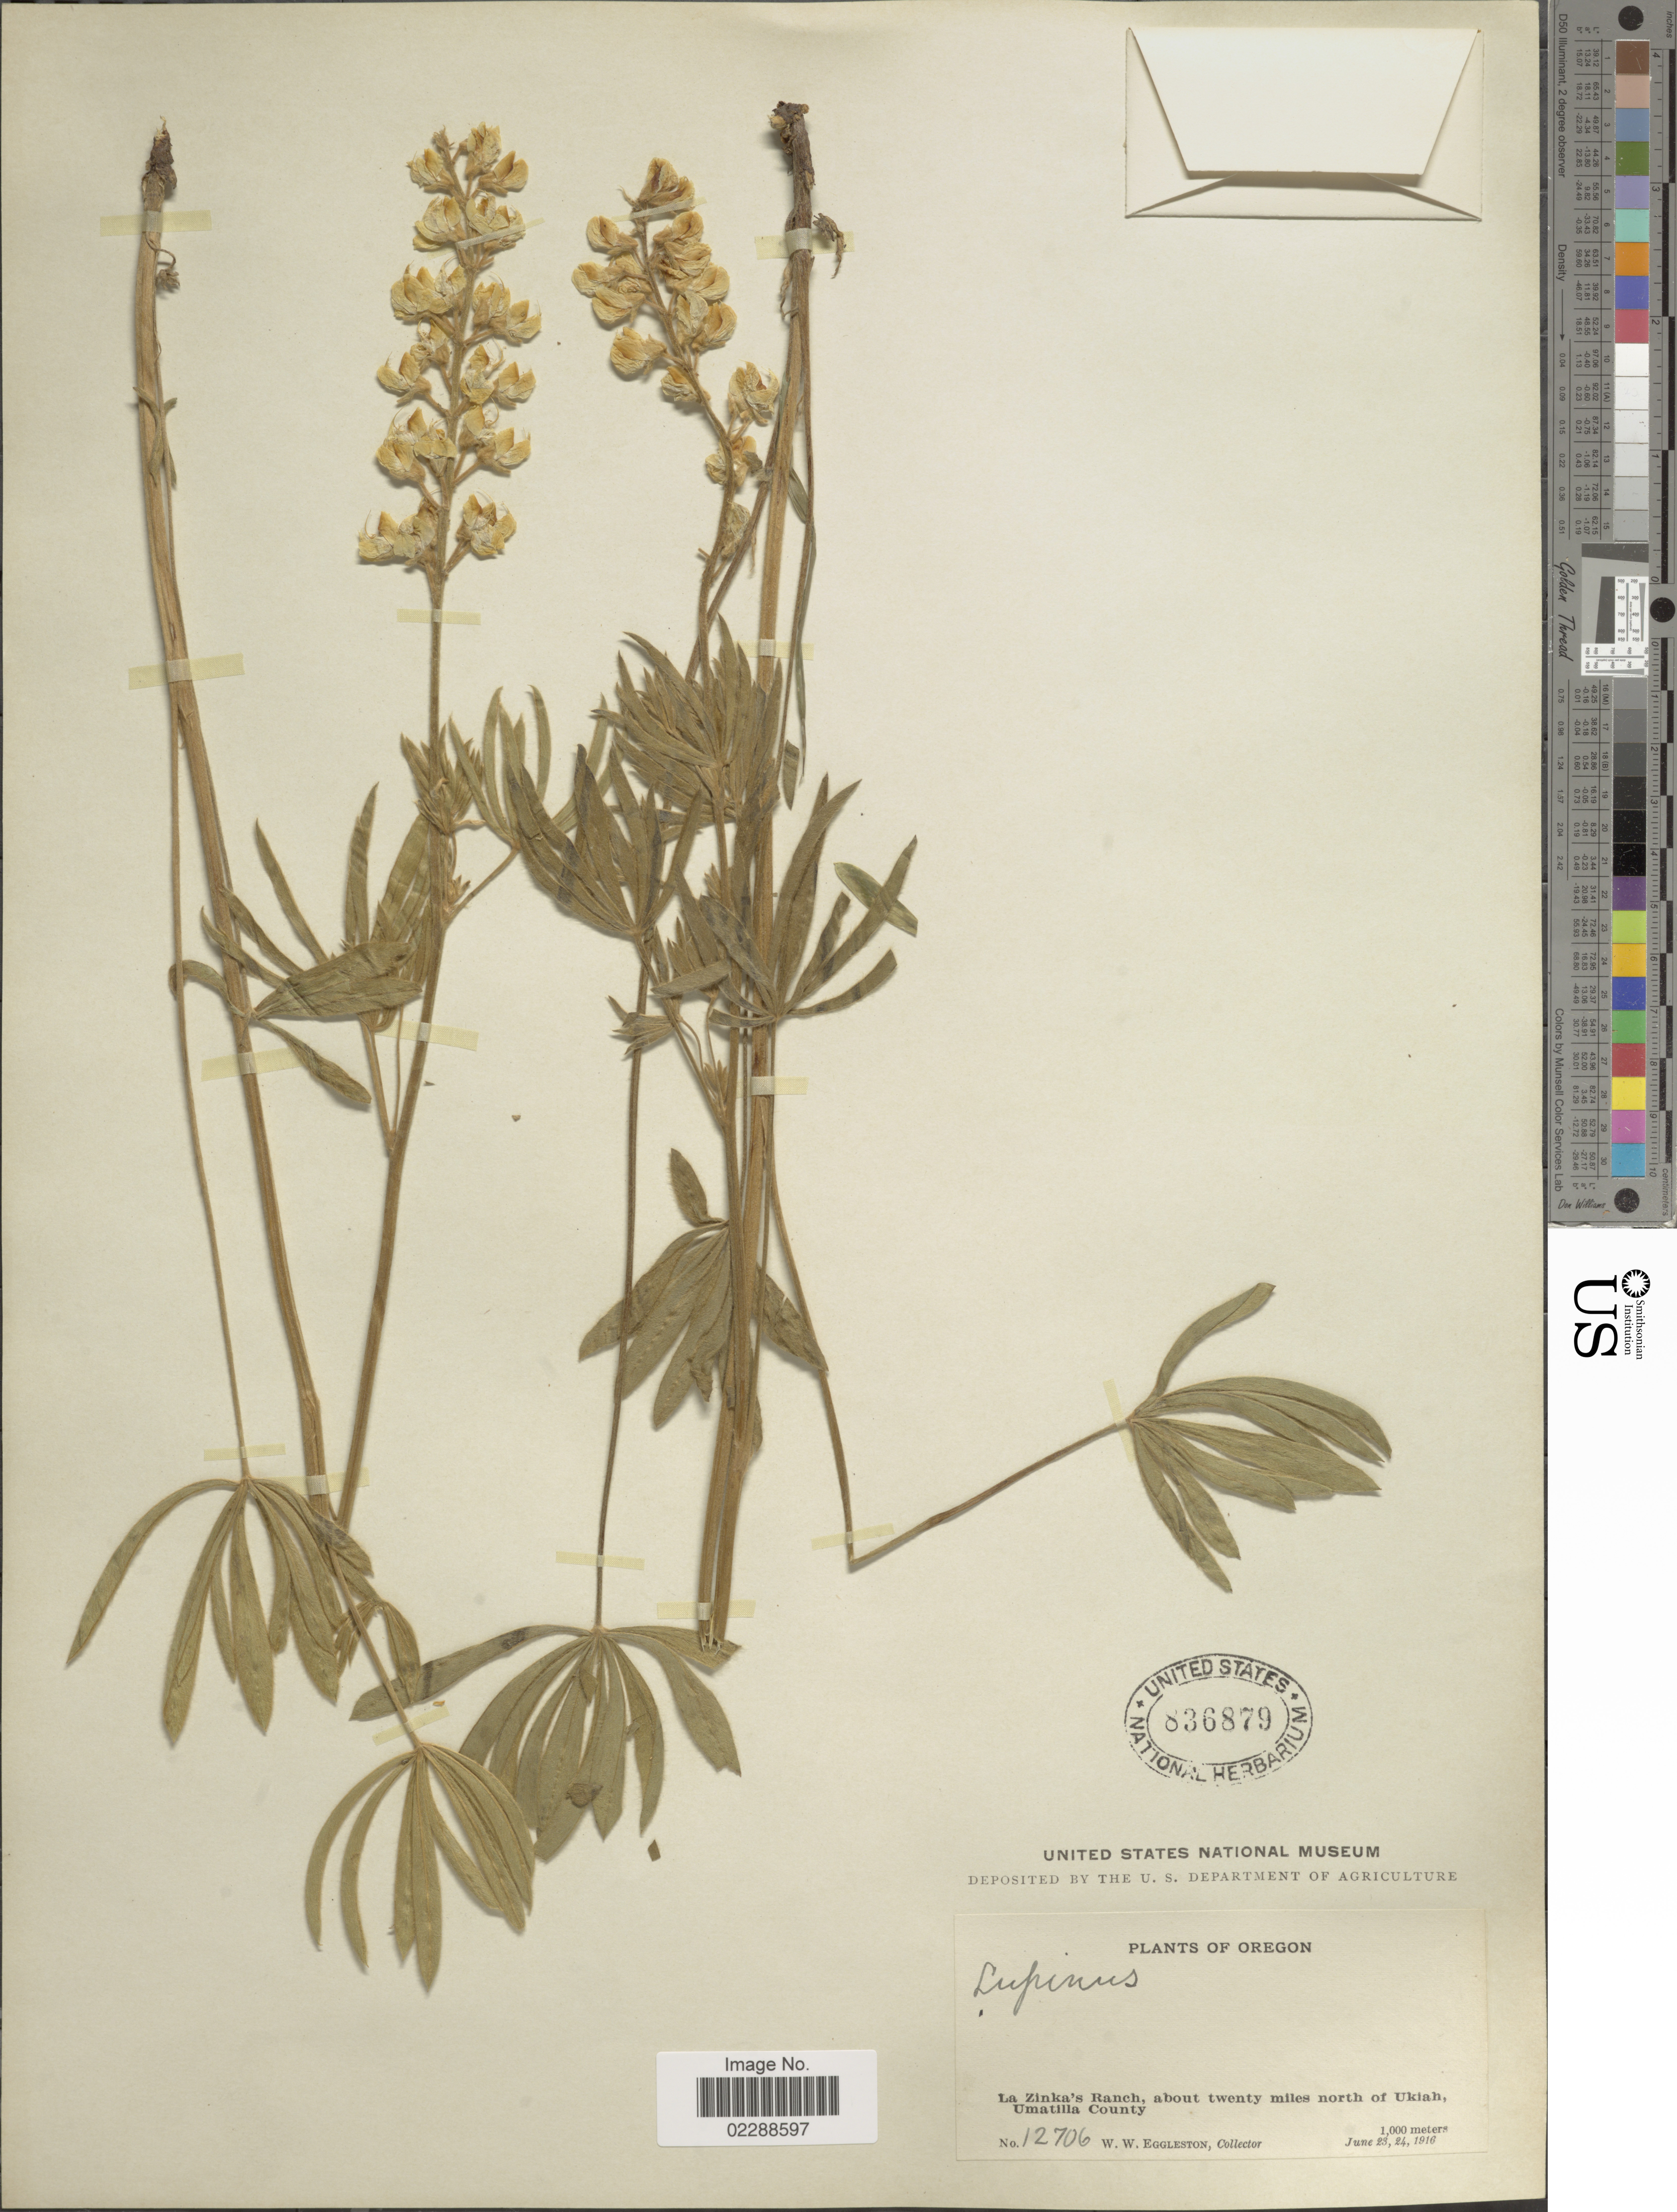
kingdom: Plantae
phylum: Tracheophyta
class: Magnoliopsida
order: Fabales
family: Fabaceae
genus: Lupinus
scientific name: Lupinus sp.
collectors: W. W. Eggleston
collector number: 1206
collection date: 1916-06-23/1916-06-24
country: United States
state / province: Oregon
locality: La Zinka's Ranch, about twenty miles north of Ukiah, Umatilla County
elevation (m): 1000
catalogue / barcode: US 836879